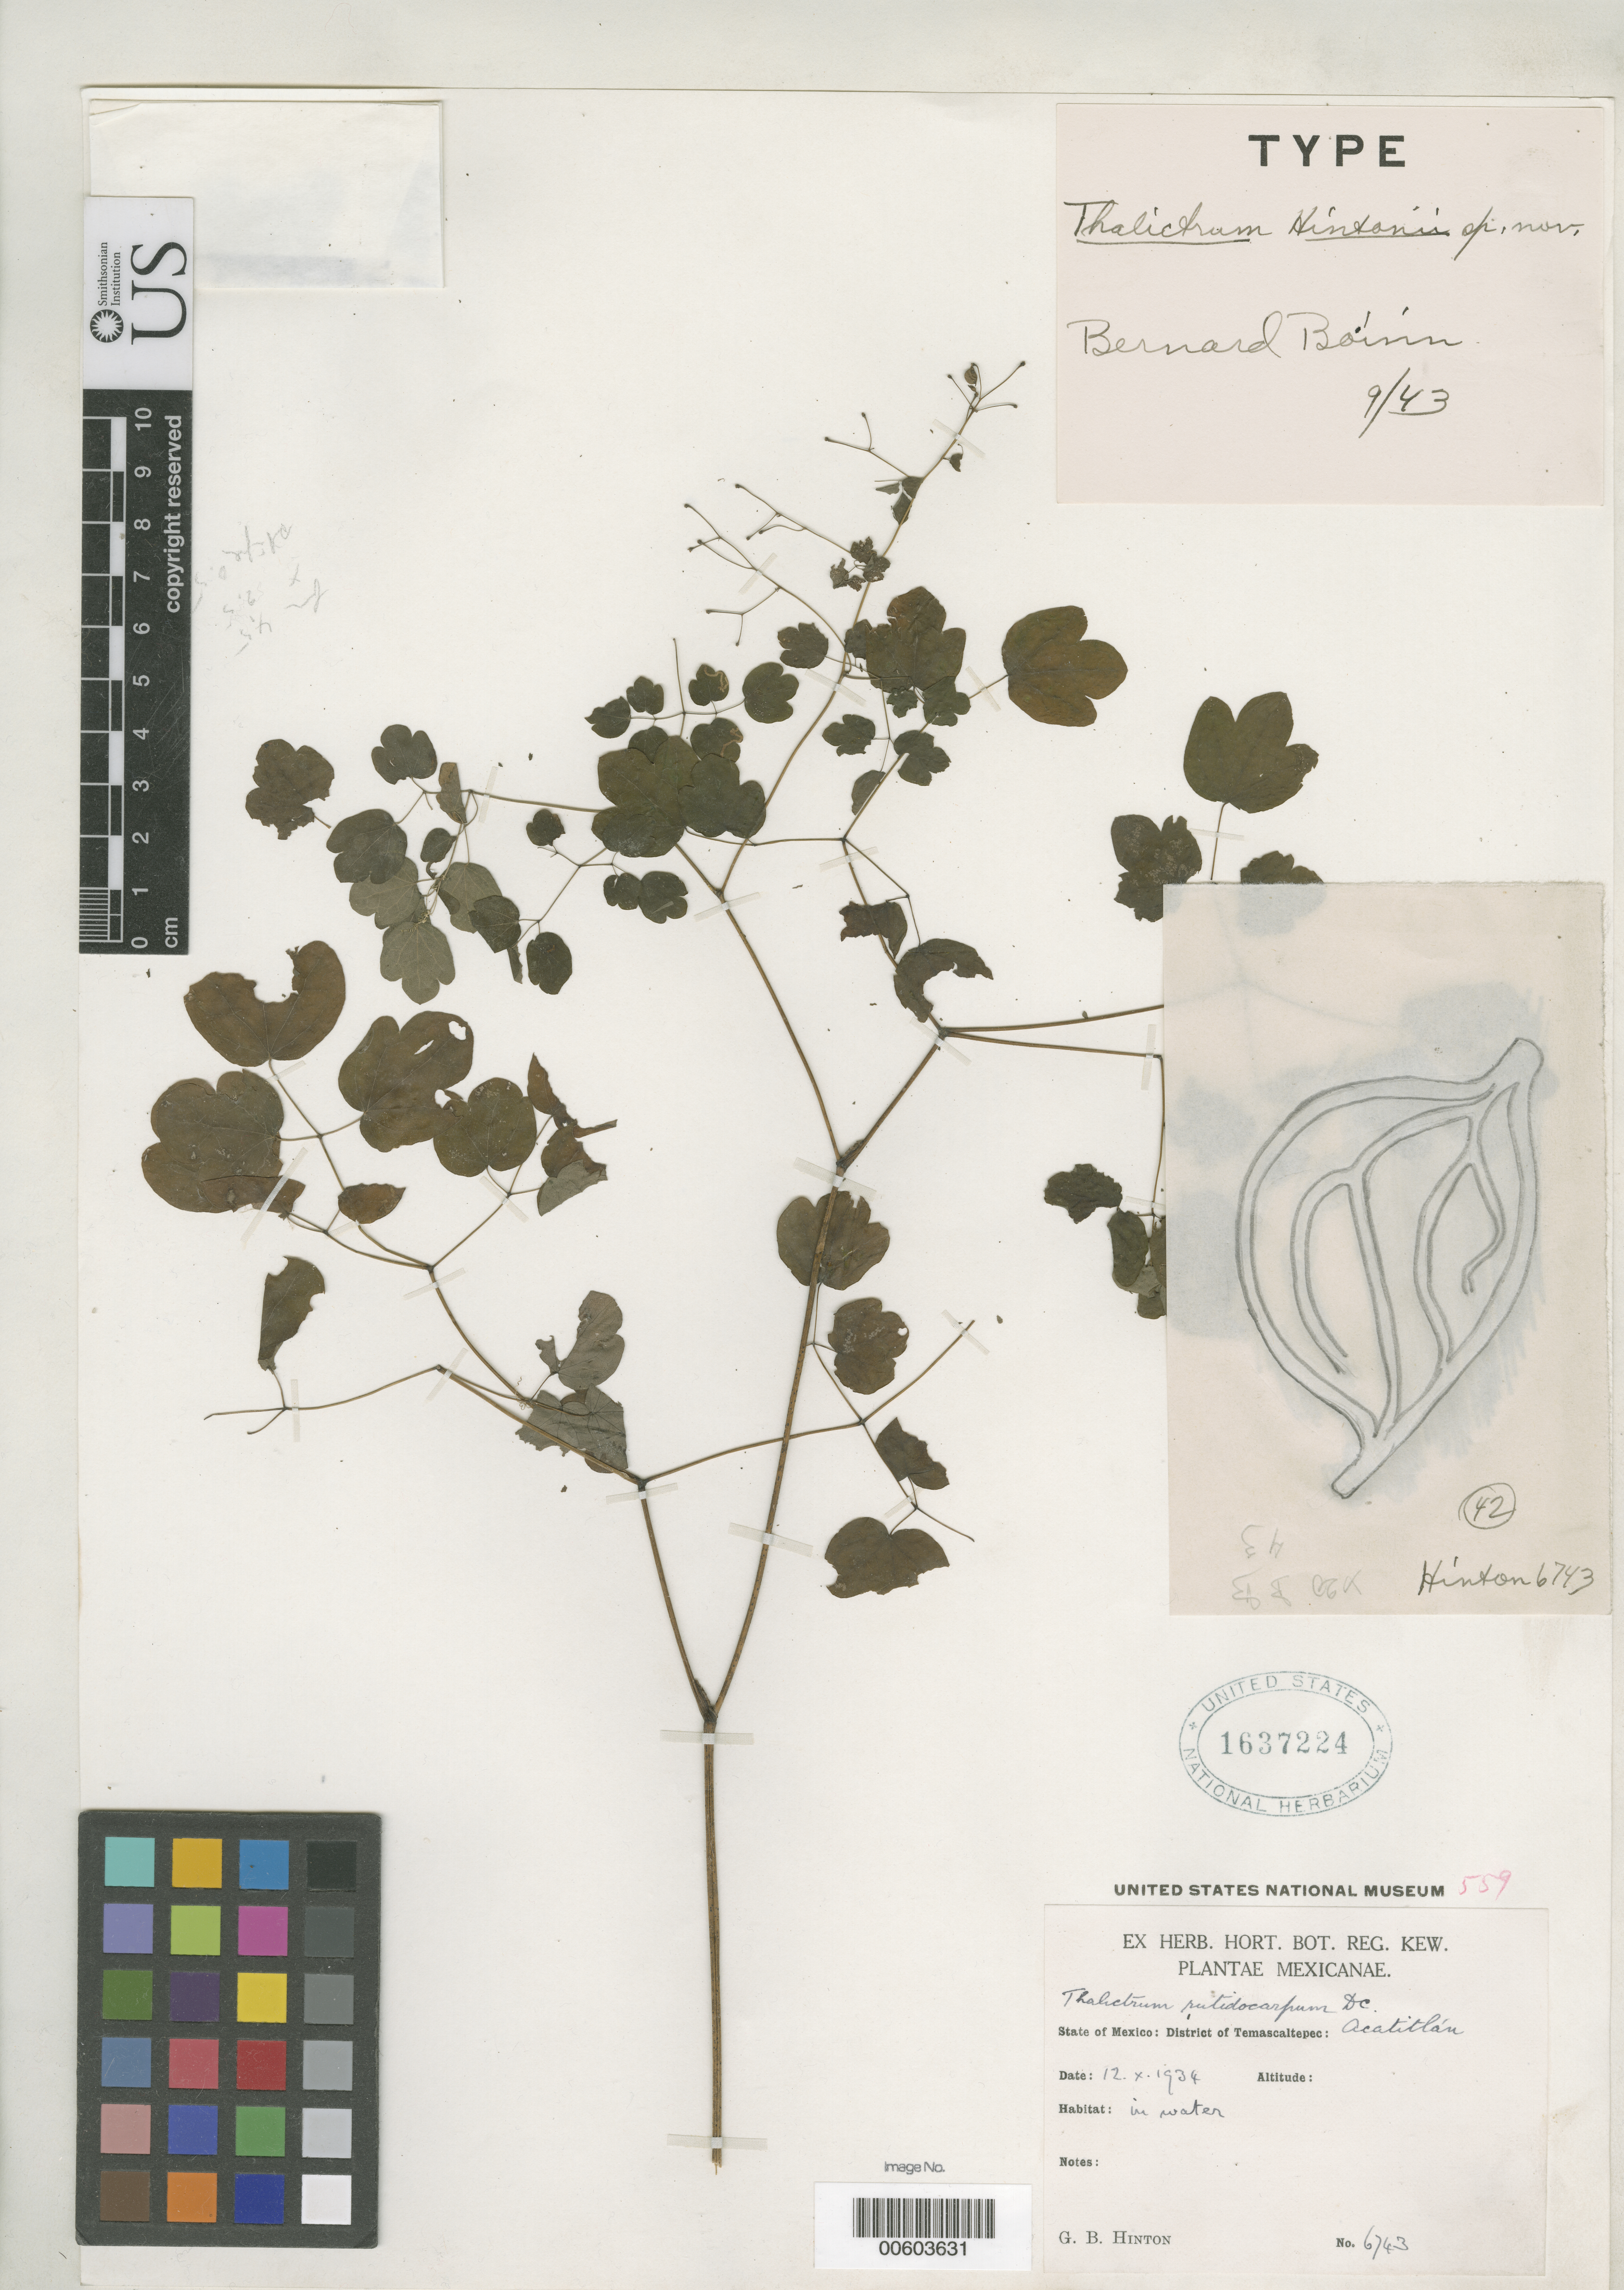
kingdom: Plantae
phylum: Tracheophyta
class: Magnoliopsida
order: Ranunculales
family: Ranunculaceae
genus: Thalictrum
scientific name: Thalictrum hintonii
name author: B. Boivin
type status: Holotype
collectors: G. B. Hinton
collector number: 6743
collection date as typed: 12 Oct 1934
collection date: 1934-10-12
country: Mexico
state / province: México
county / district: Temascaltepec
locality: Acatitlan.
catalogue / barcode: US 1637224